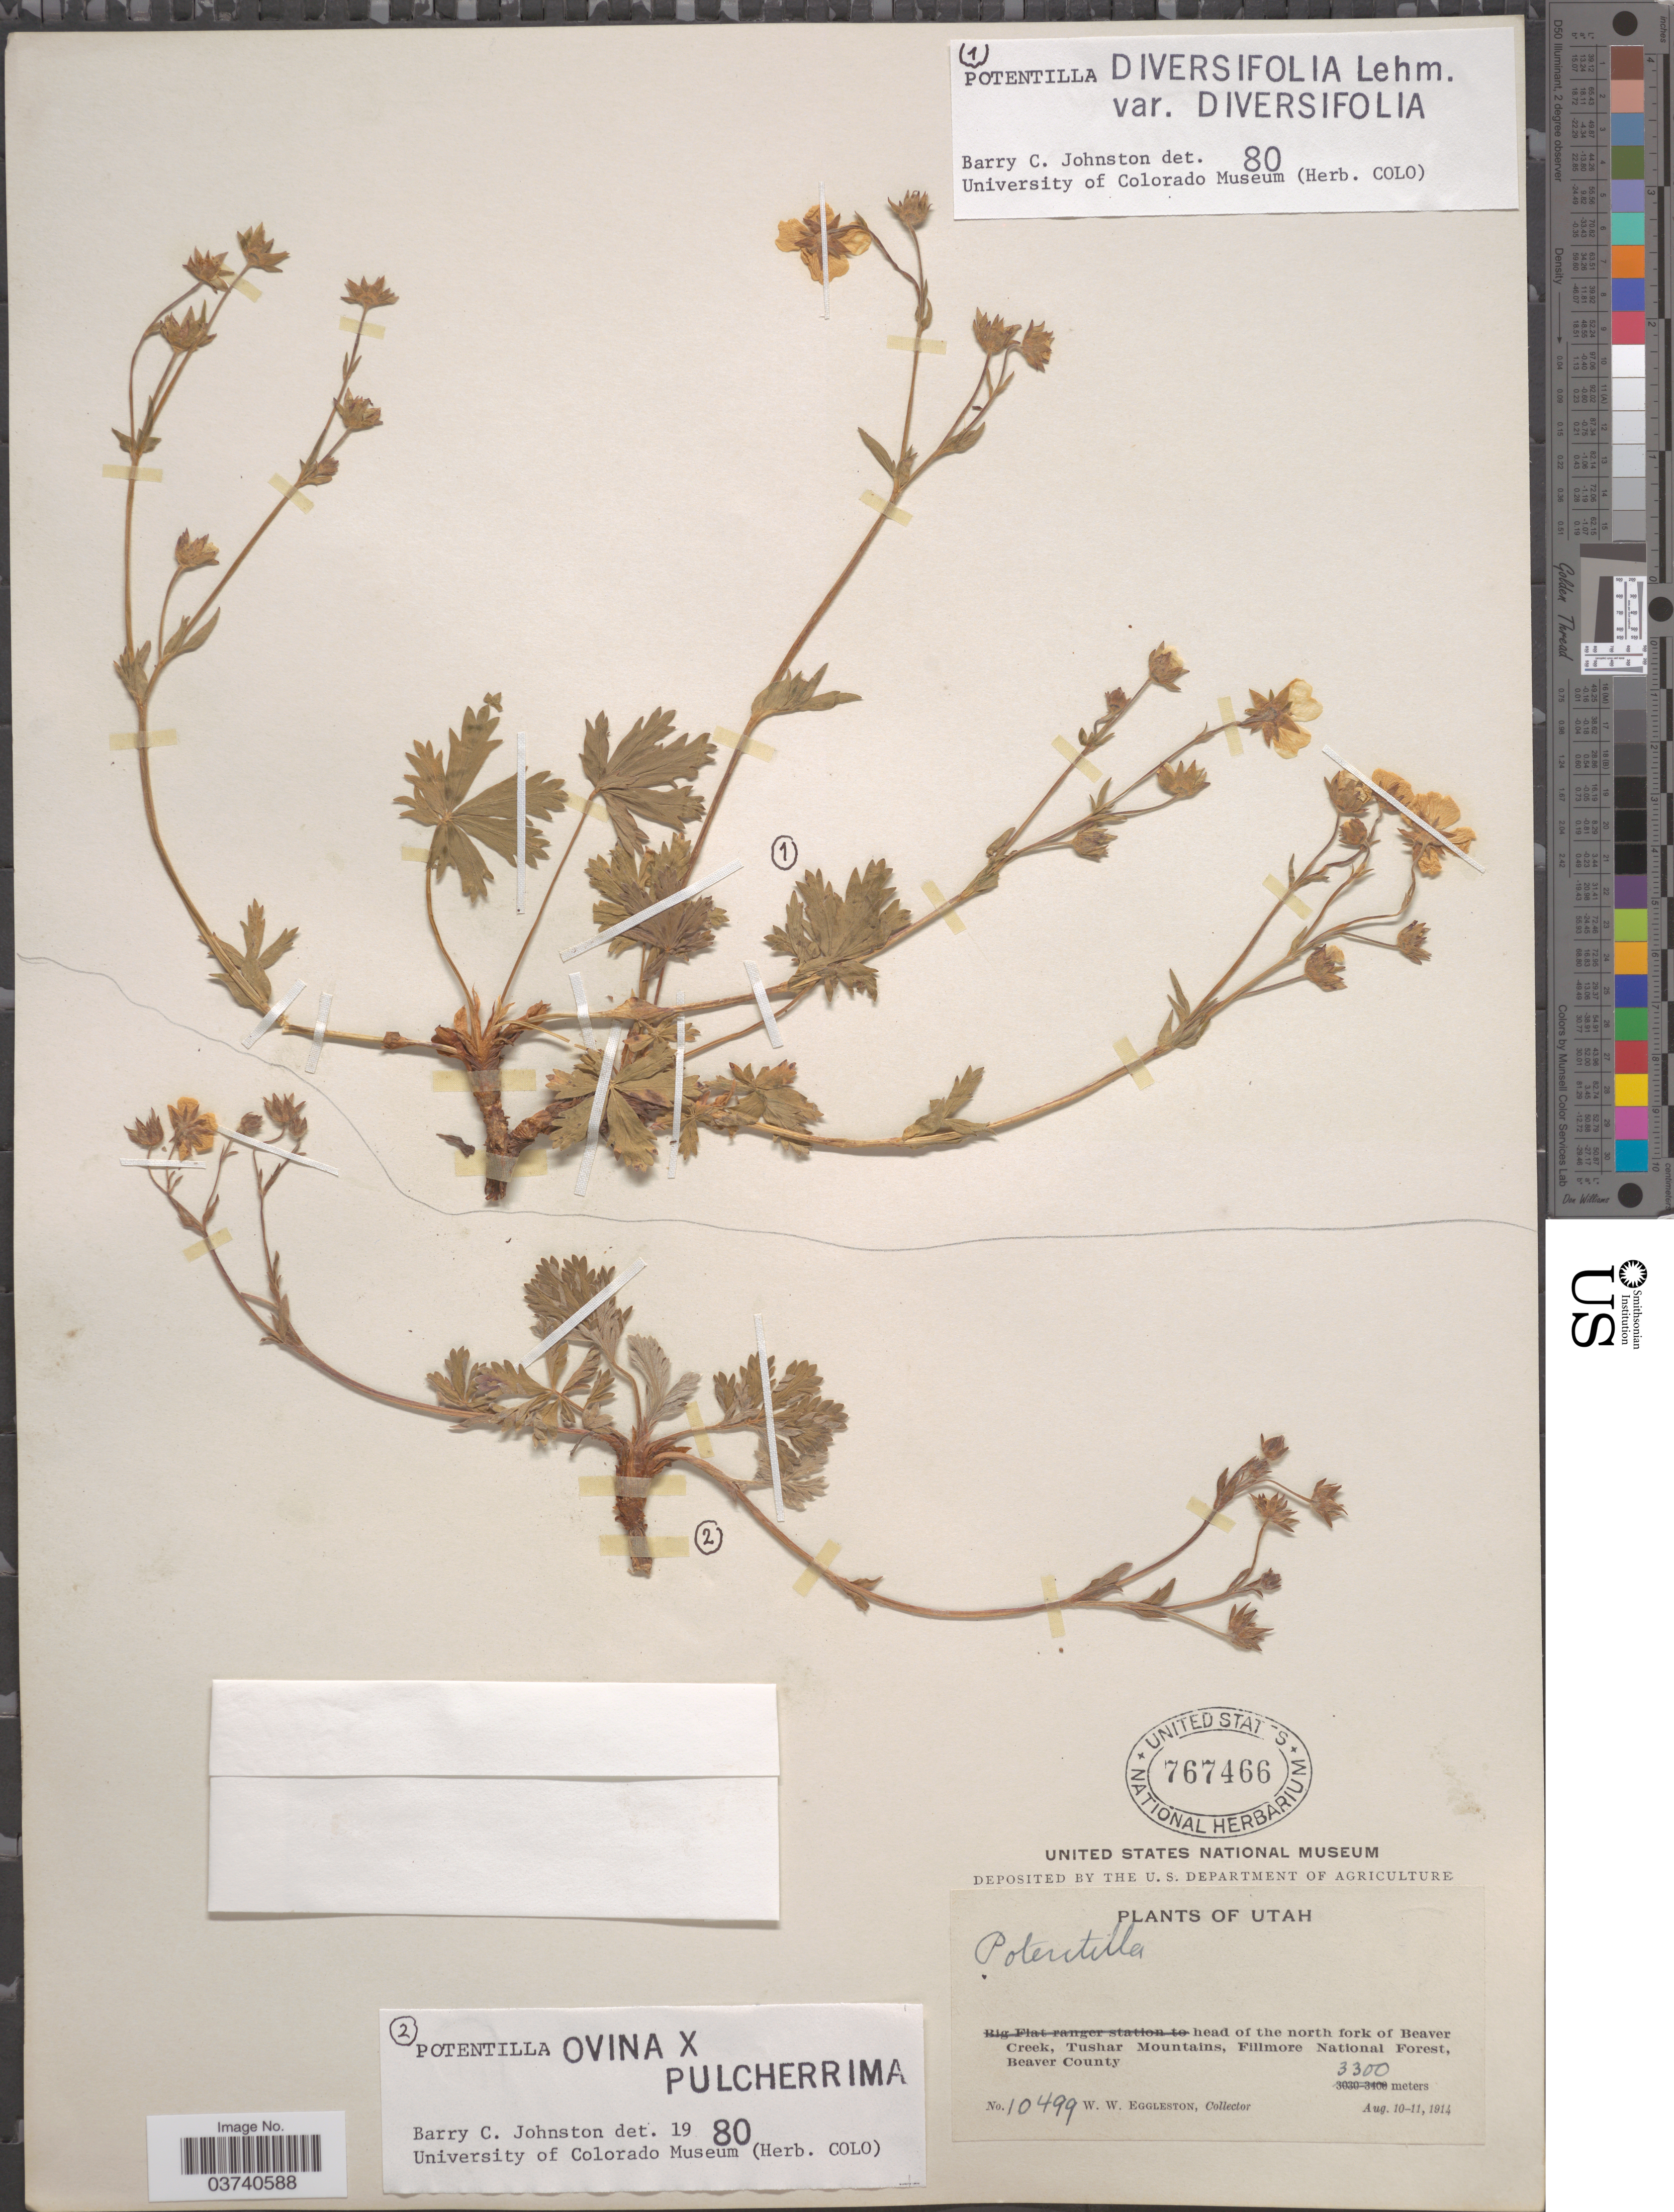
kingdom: Plantae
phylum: Tracheophyta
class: Magnoliopsida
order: Rosales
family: Rosaceae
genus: Potentilla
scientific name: Potentilla diversifolia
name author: Lehm.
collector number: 10499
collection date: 1914-08-10/1914-08-11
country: United States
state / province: Utah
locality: Head of the north fork of Beaver Creek, Tushar Mountains, Fillmore National Forest, Beaver County.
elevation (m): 3300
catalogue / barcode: US 767466-2